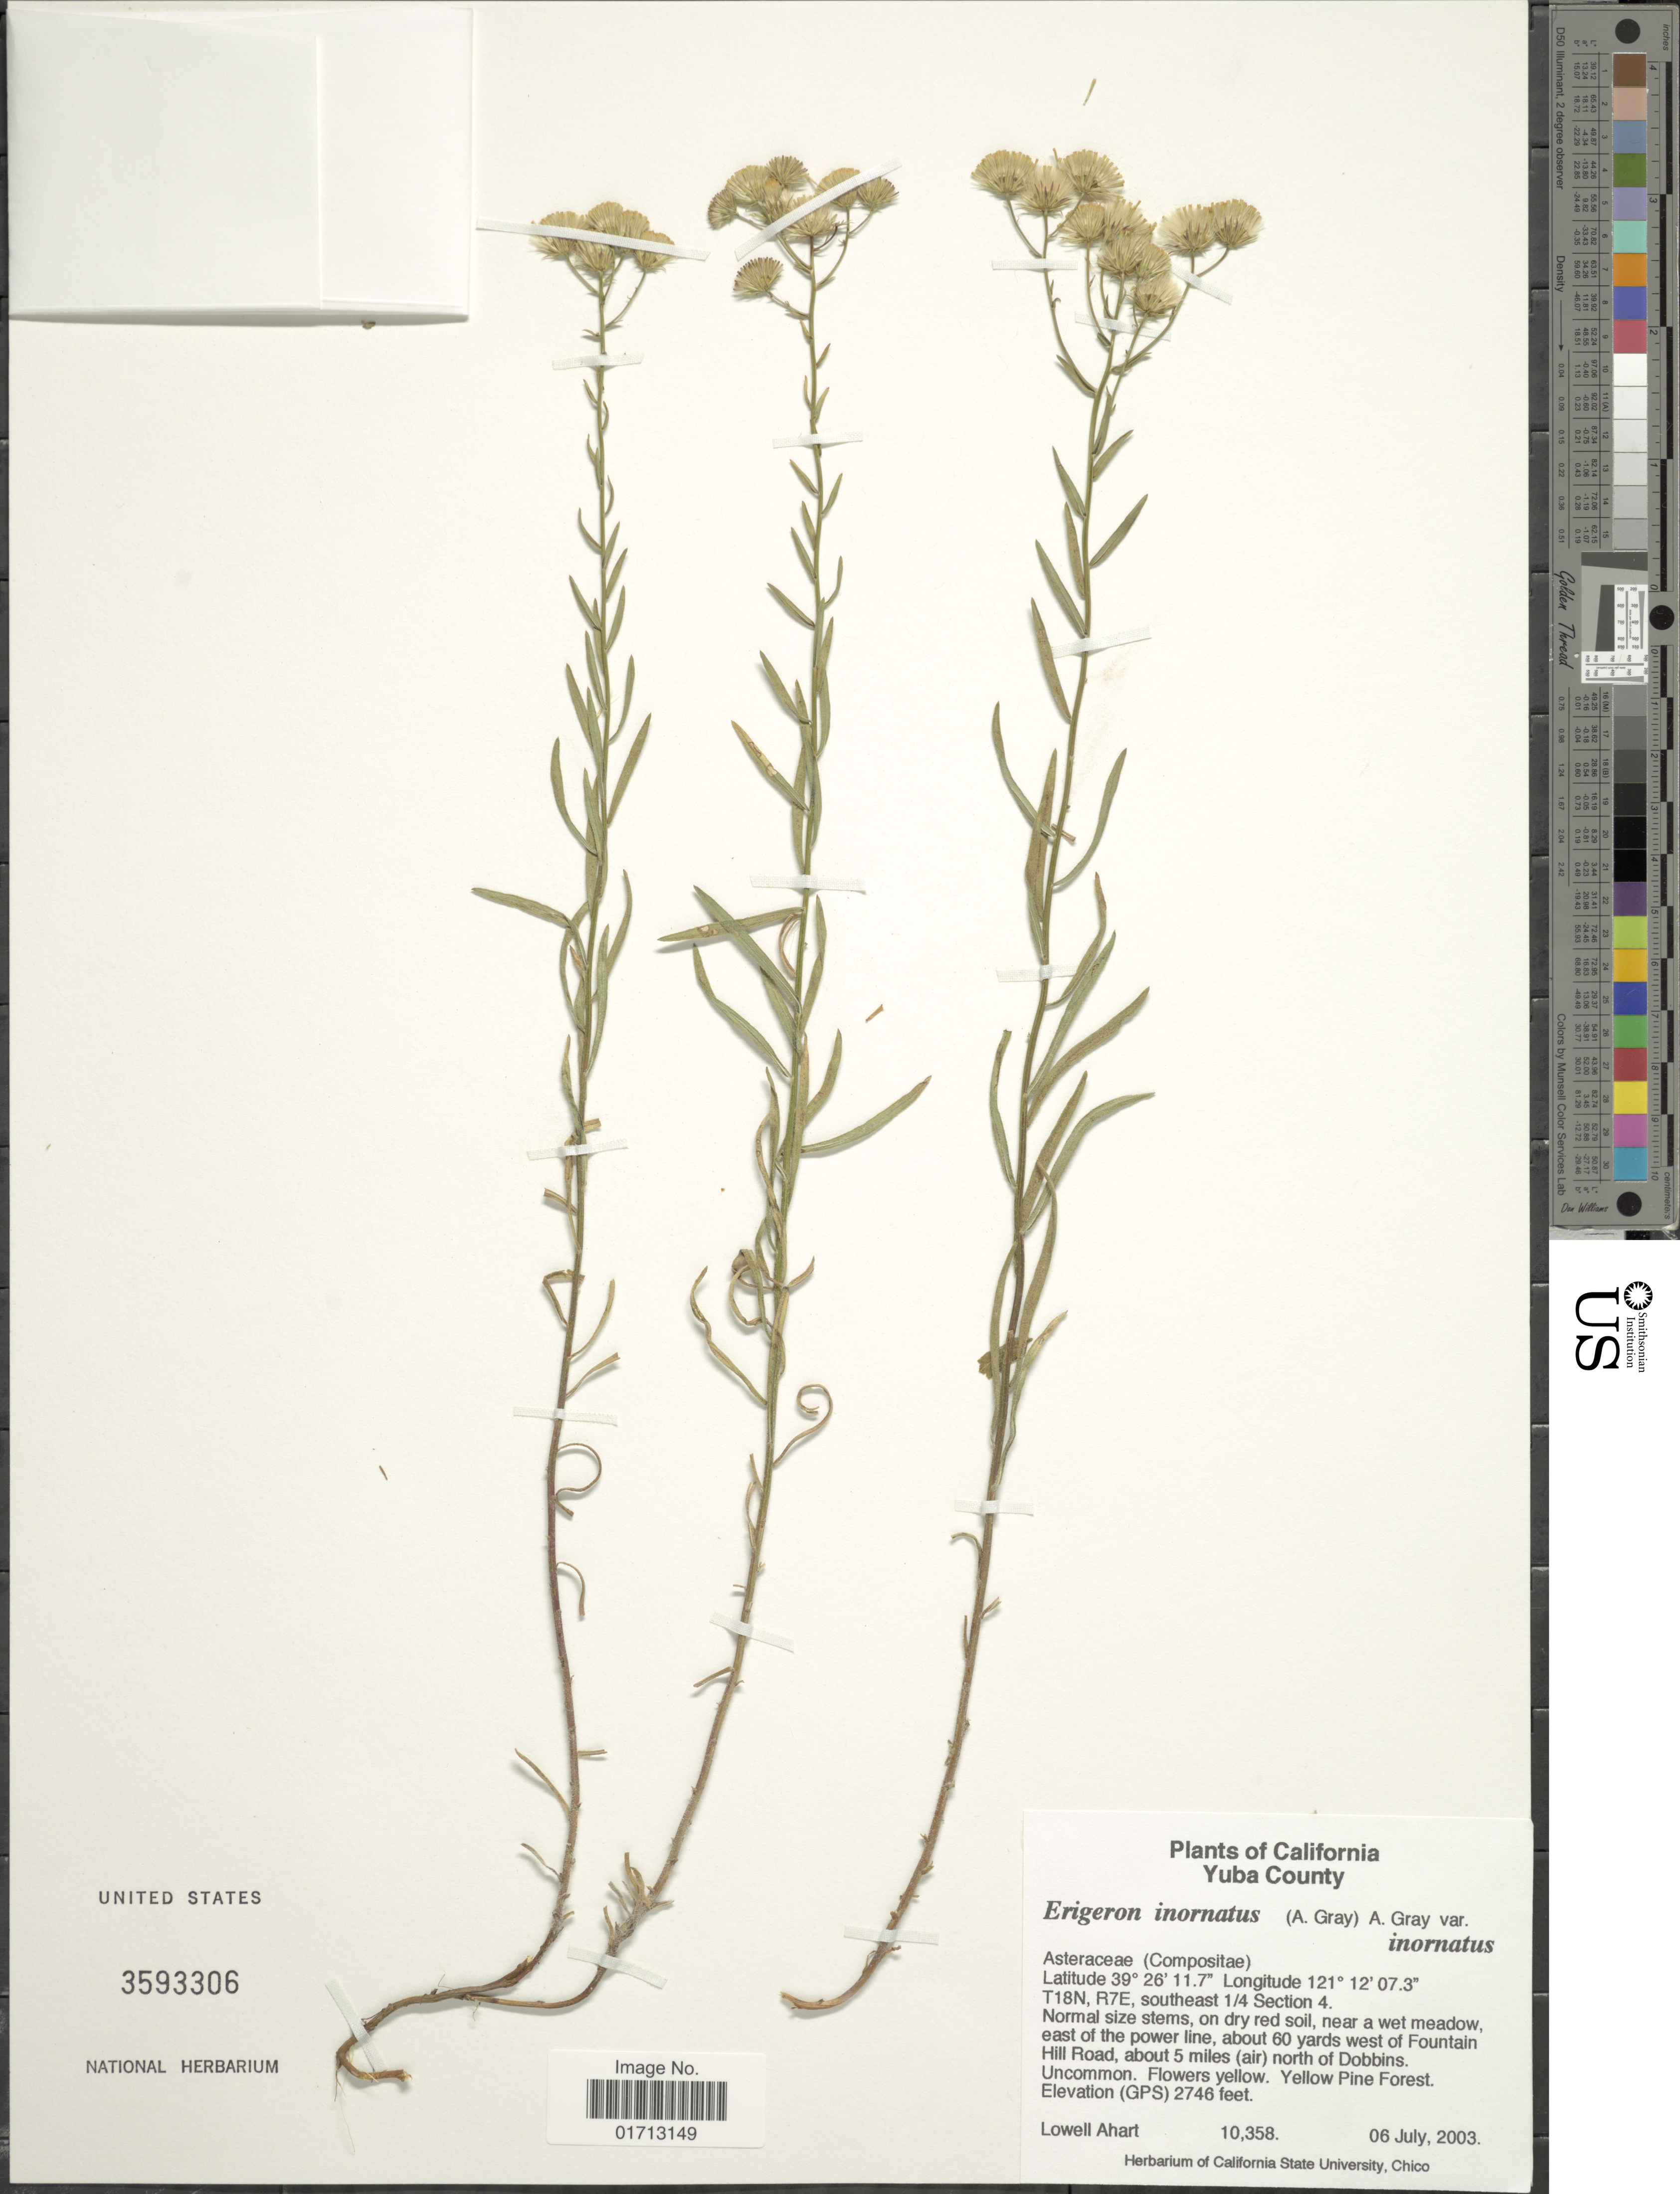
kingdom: Plantae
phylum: Tracheophyta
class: Magnoliopsida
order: Asterales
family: Asteraceae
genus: Erigeron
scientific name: Erigeron inornatus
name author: (A. Gray) A. Gray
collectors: L. Ahart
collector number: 10358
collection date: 2003-07-06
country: United States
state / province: California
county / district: Yuba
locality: Yuba County, T18N, R7E, southeast 1/4 Section 4, east of the power line, about 60 yards west of Fountain Hill Road, about 5 miles (air) north of Dobbins.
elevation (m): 837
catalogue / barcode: US 3593306